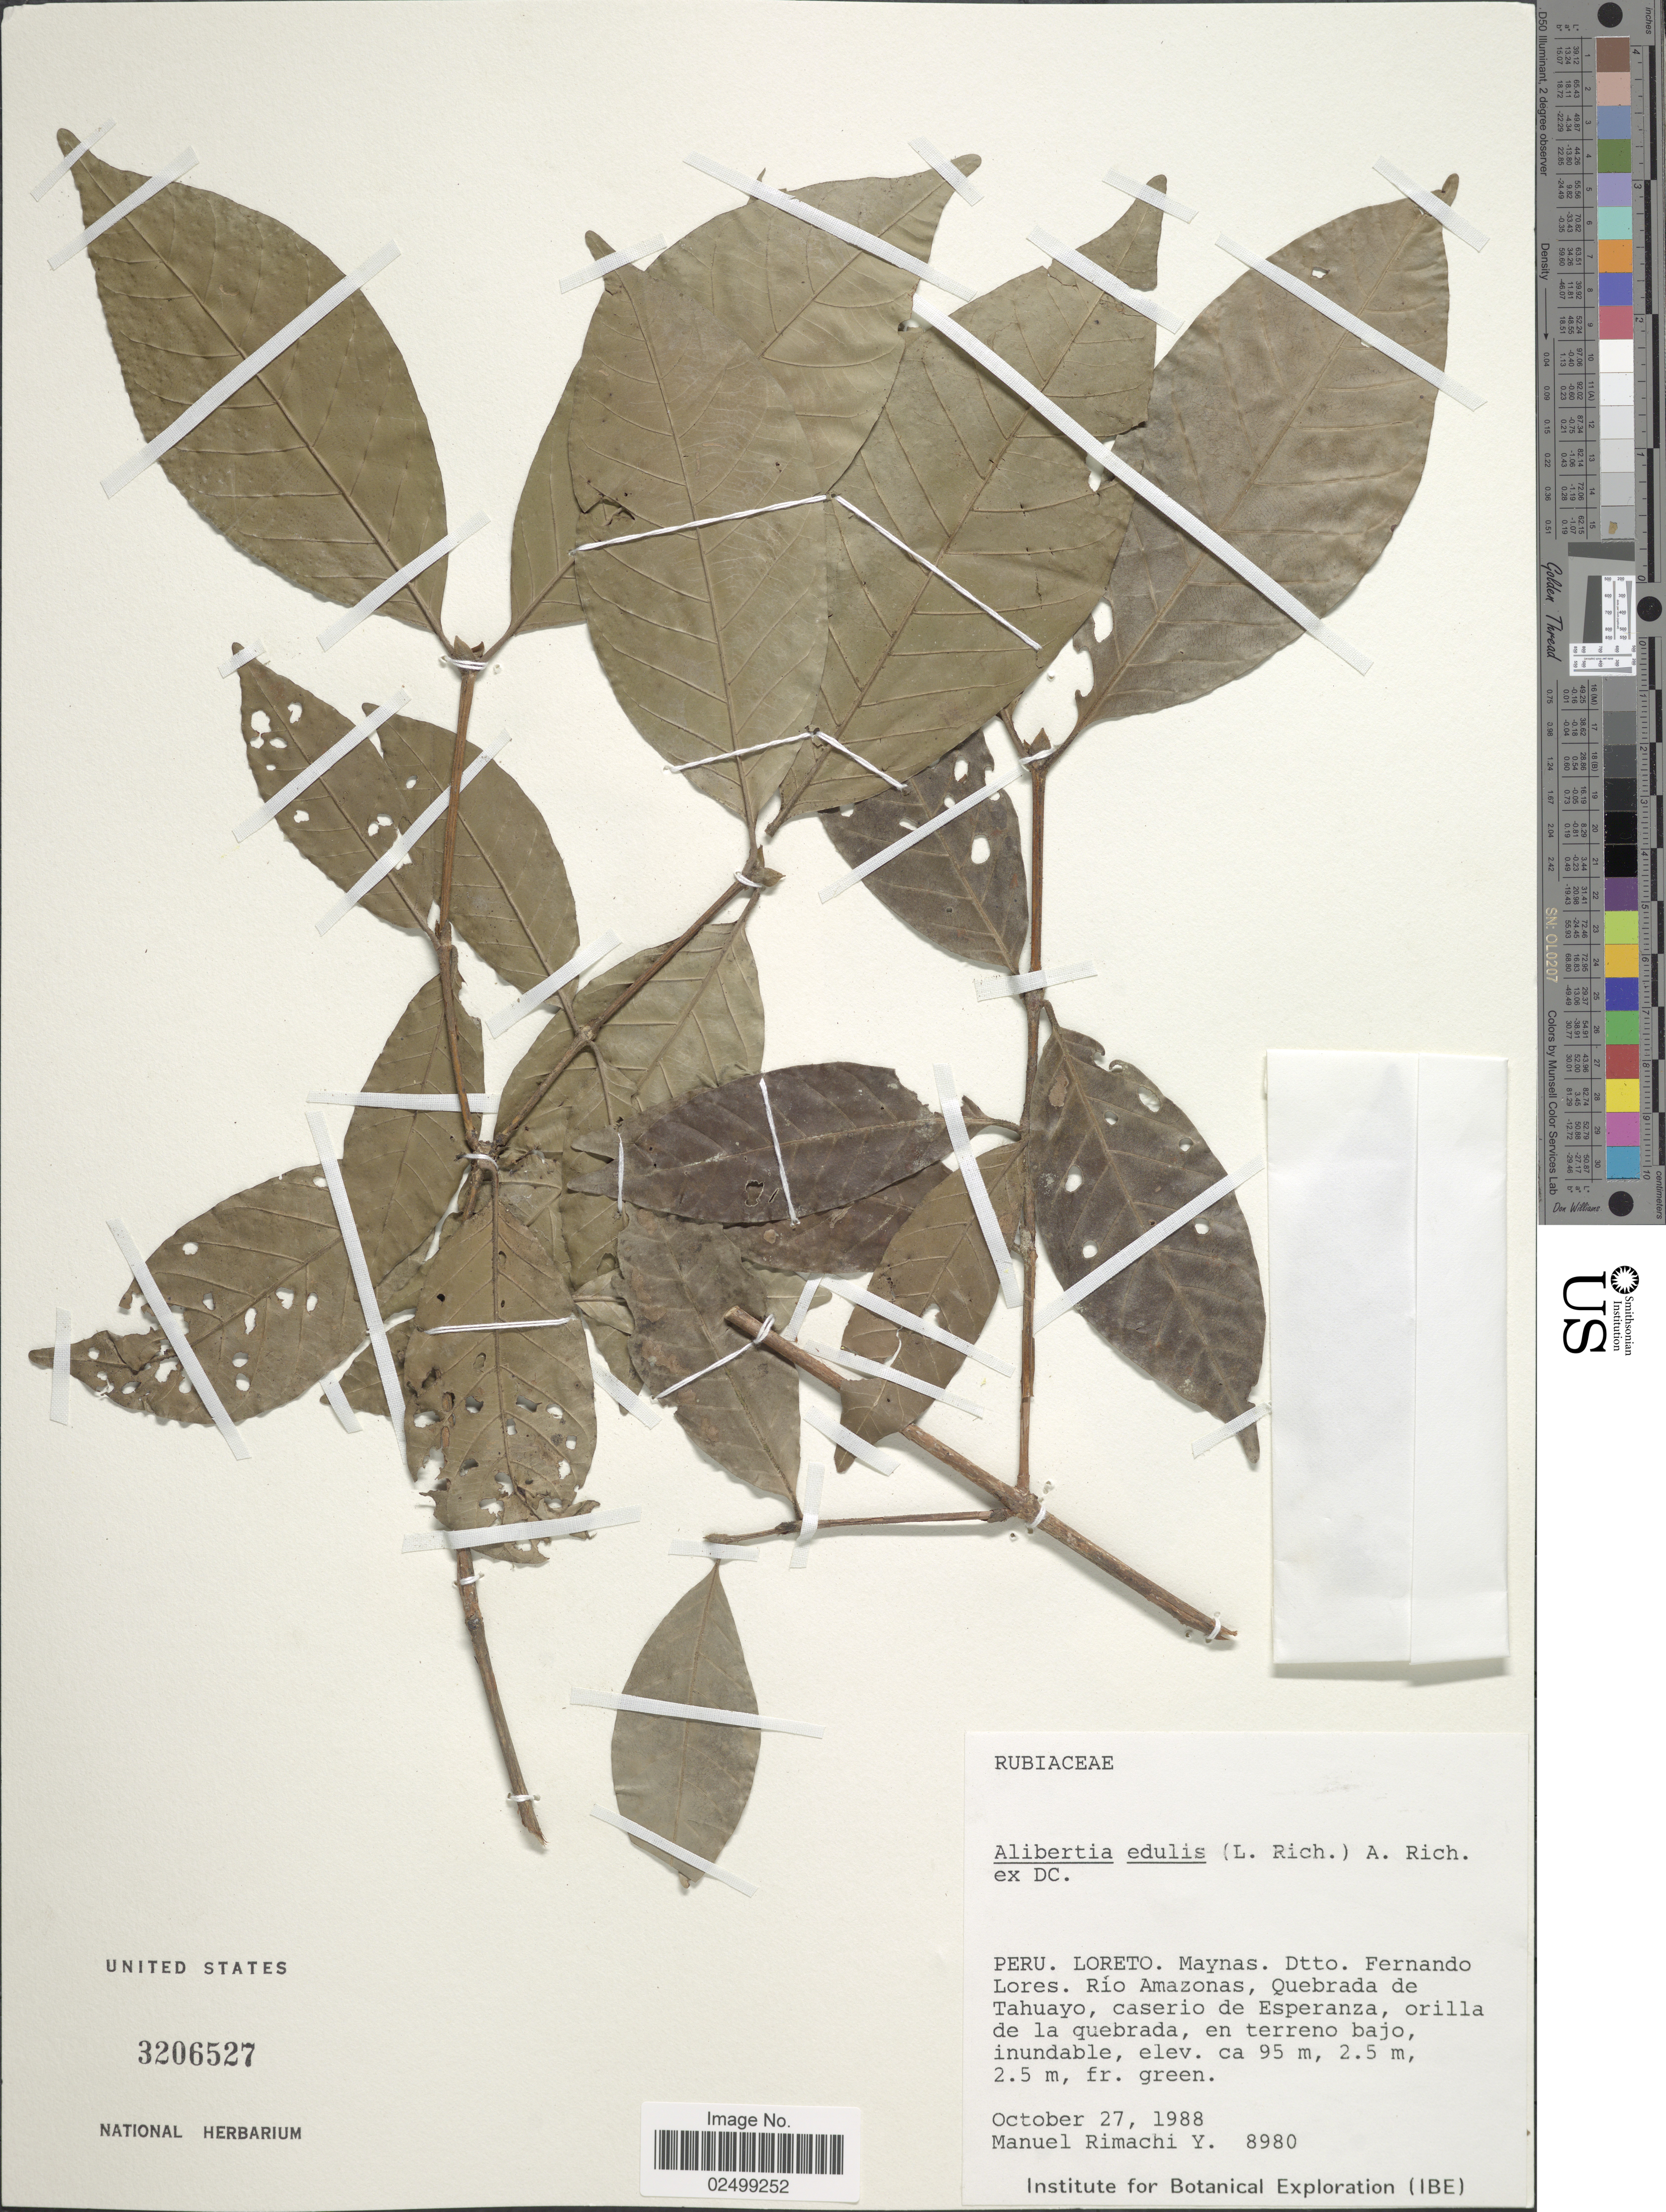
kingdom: Plantae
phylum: Tracheophyta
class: Magnoliopsida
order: Gentianales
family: Rubiaceae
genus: Alibertia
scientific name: Alibertia edulis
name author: (Rich.) A. Rich. ex DC.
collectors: M. Rimachi Y.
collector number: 8980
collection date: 1988-10-27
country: Peru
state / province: Loreto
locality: Maynas Dtto Fernando Lores. Río Amazonas, Quebrada de Tahuayo, caserio de Esperanza, orilla de la quebrada, en terreno bajo inundable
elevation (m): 95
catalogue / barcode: US 3206527